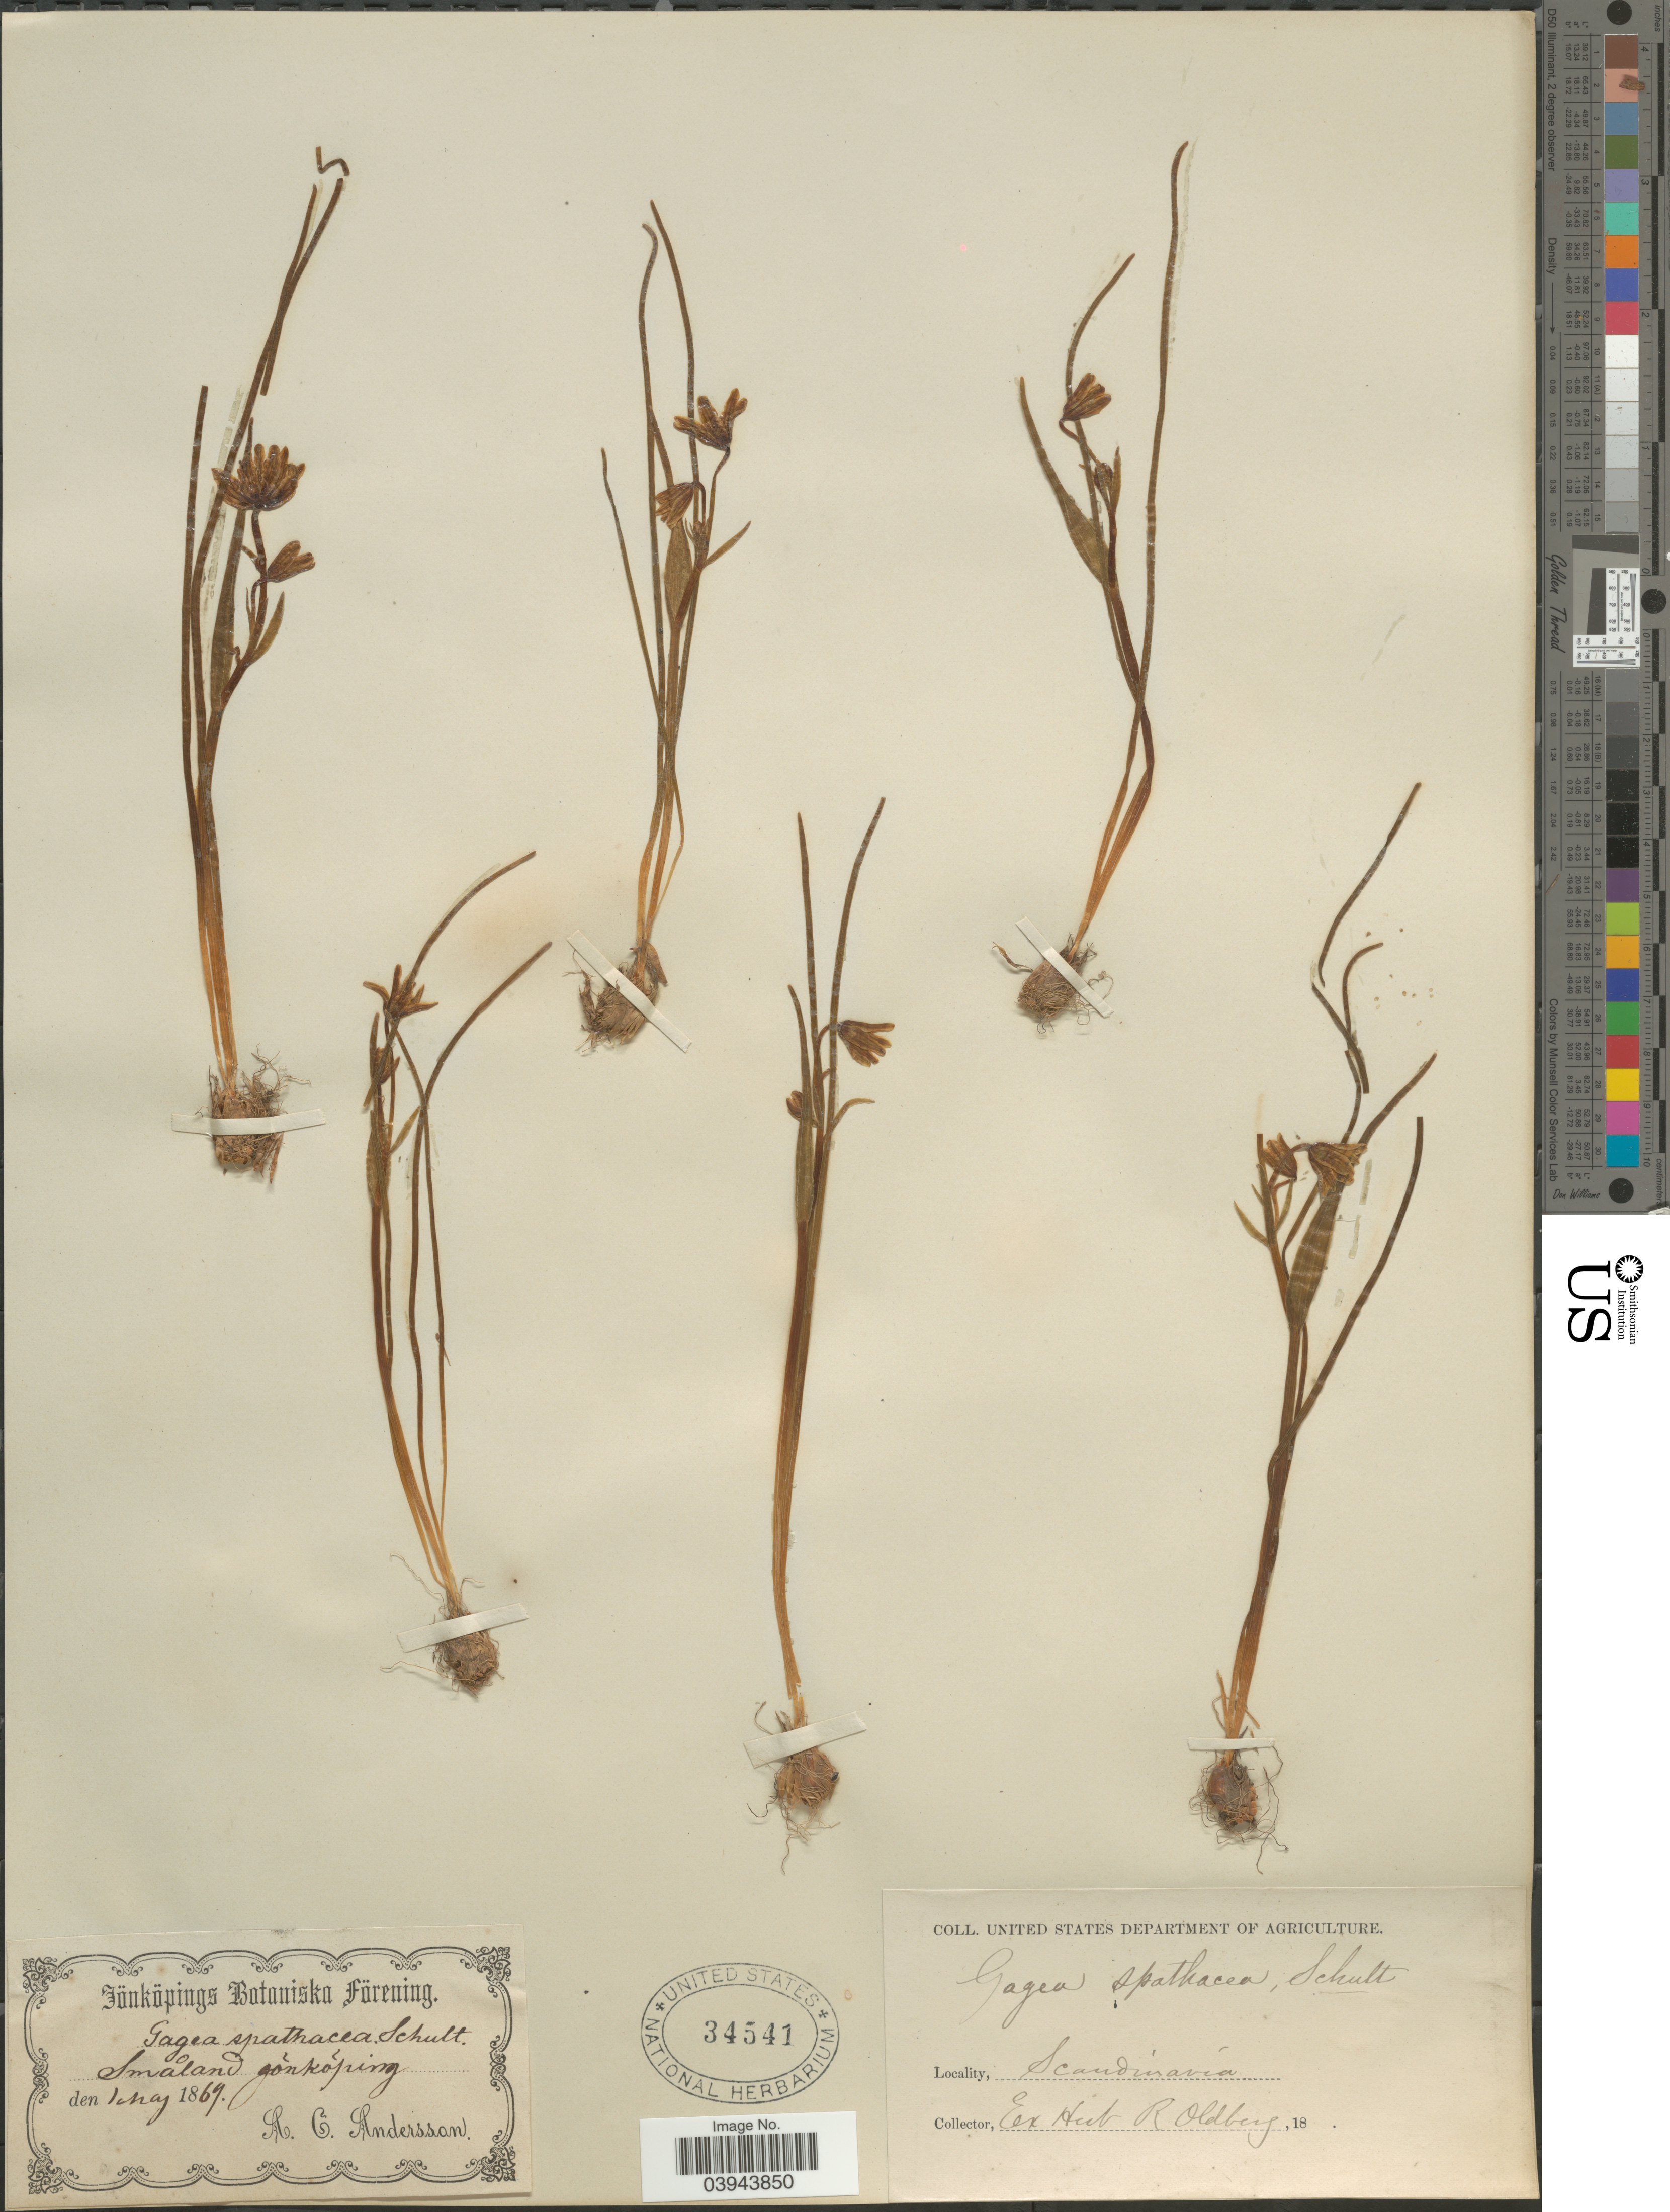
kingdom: Plantae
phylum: Tracheophyta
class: Liliopsida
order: Liliales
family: Liliaceae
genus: Gagea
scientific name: Gagea spathacea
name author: Salisb.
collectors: A. Andersson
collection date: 1869-05-01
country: Sweden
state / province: Jönköping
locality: Småland, Jónkóping. Scandinavia.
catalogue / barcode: US 34541